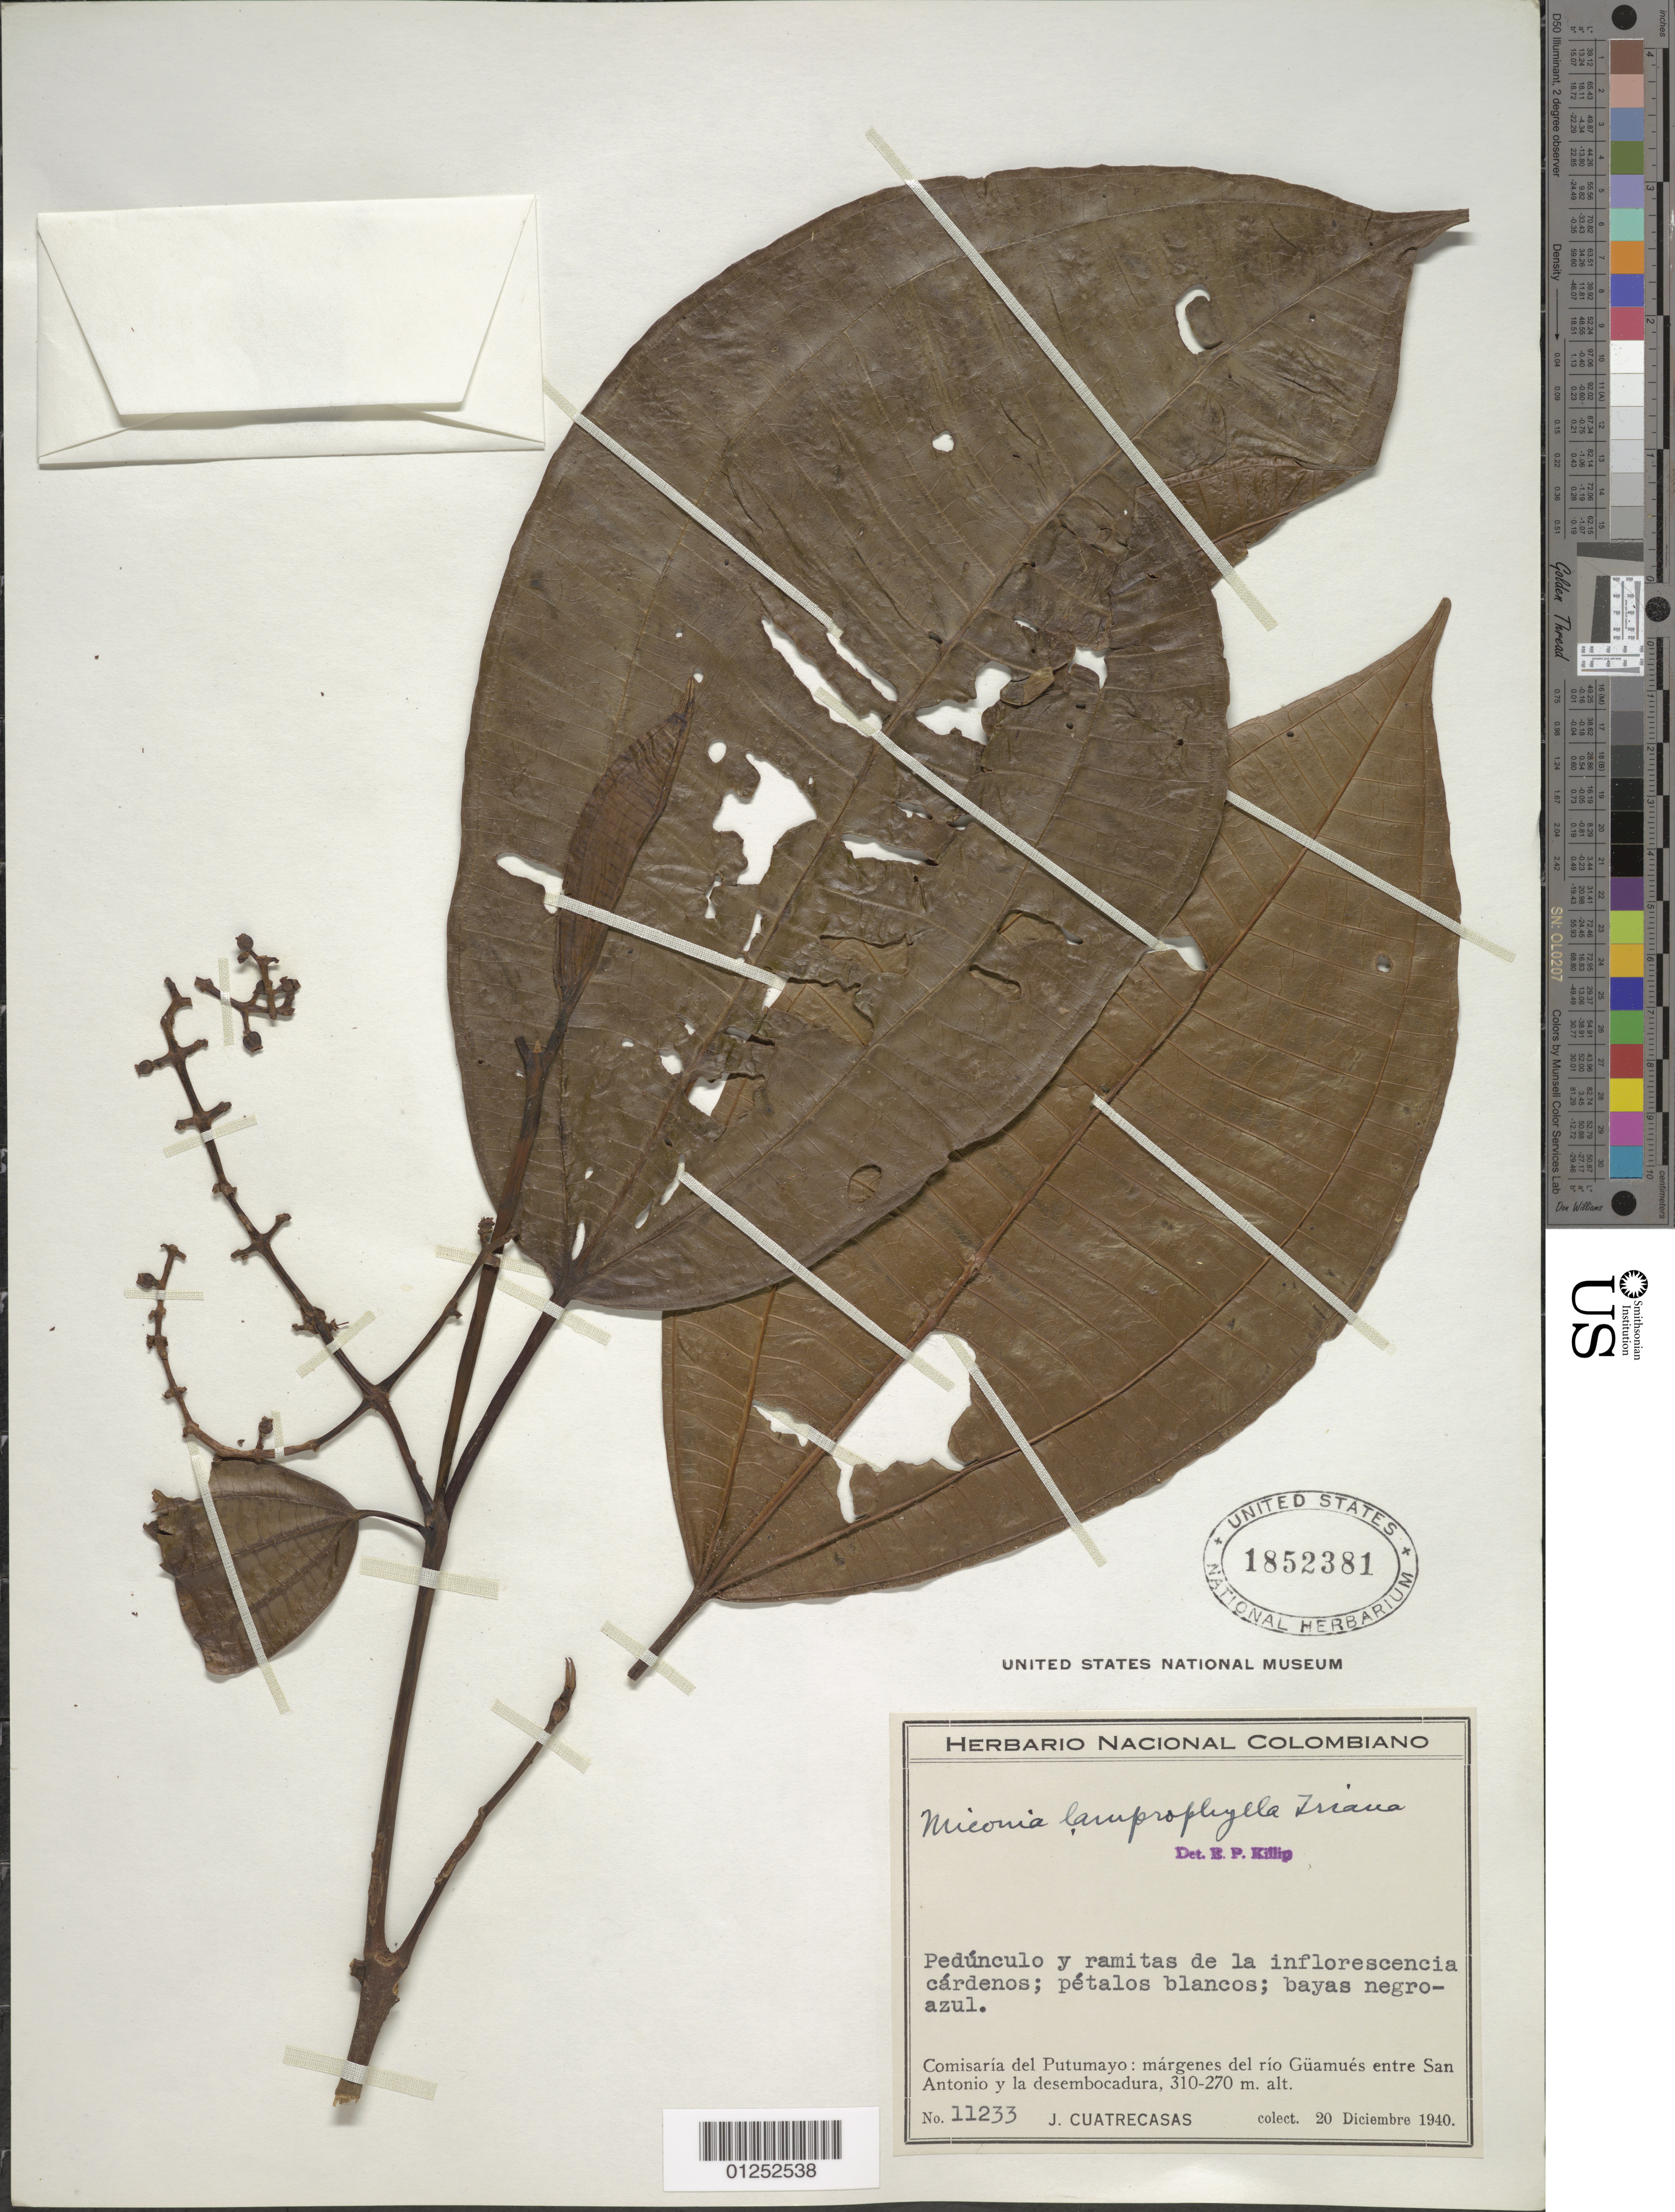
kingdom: Plantae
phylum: Tracheophyta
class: Magnoliopsida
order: Myrtales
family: Melastomataceae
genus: Miconia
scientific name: Miconia lamprophylla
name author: Triana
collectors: J. Cuatrecasas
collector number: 11233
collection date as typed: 20 Dec 1940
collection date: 1940-12-20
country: Colombia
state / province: Putumayo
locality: Márgenes del río Güamués entre San Antonio y la desembocadura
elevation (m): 270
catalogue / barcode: US 1852381